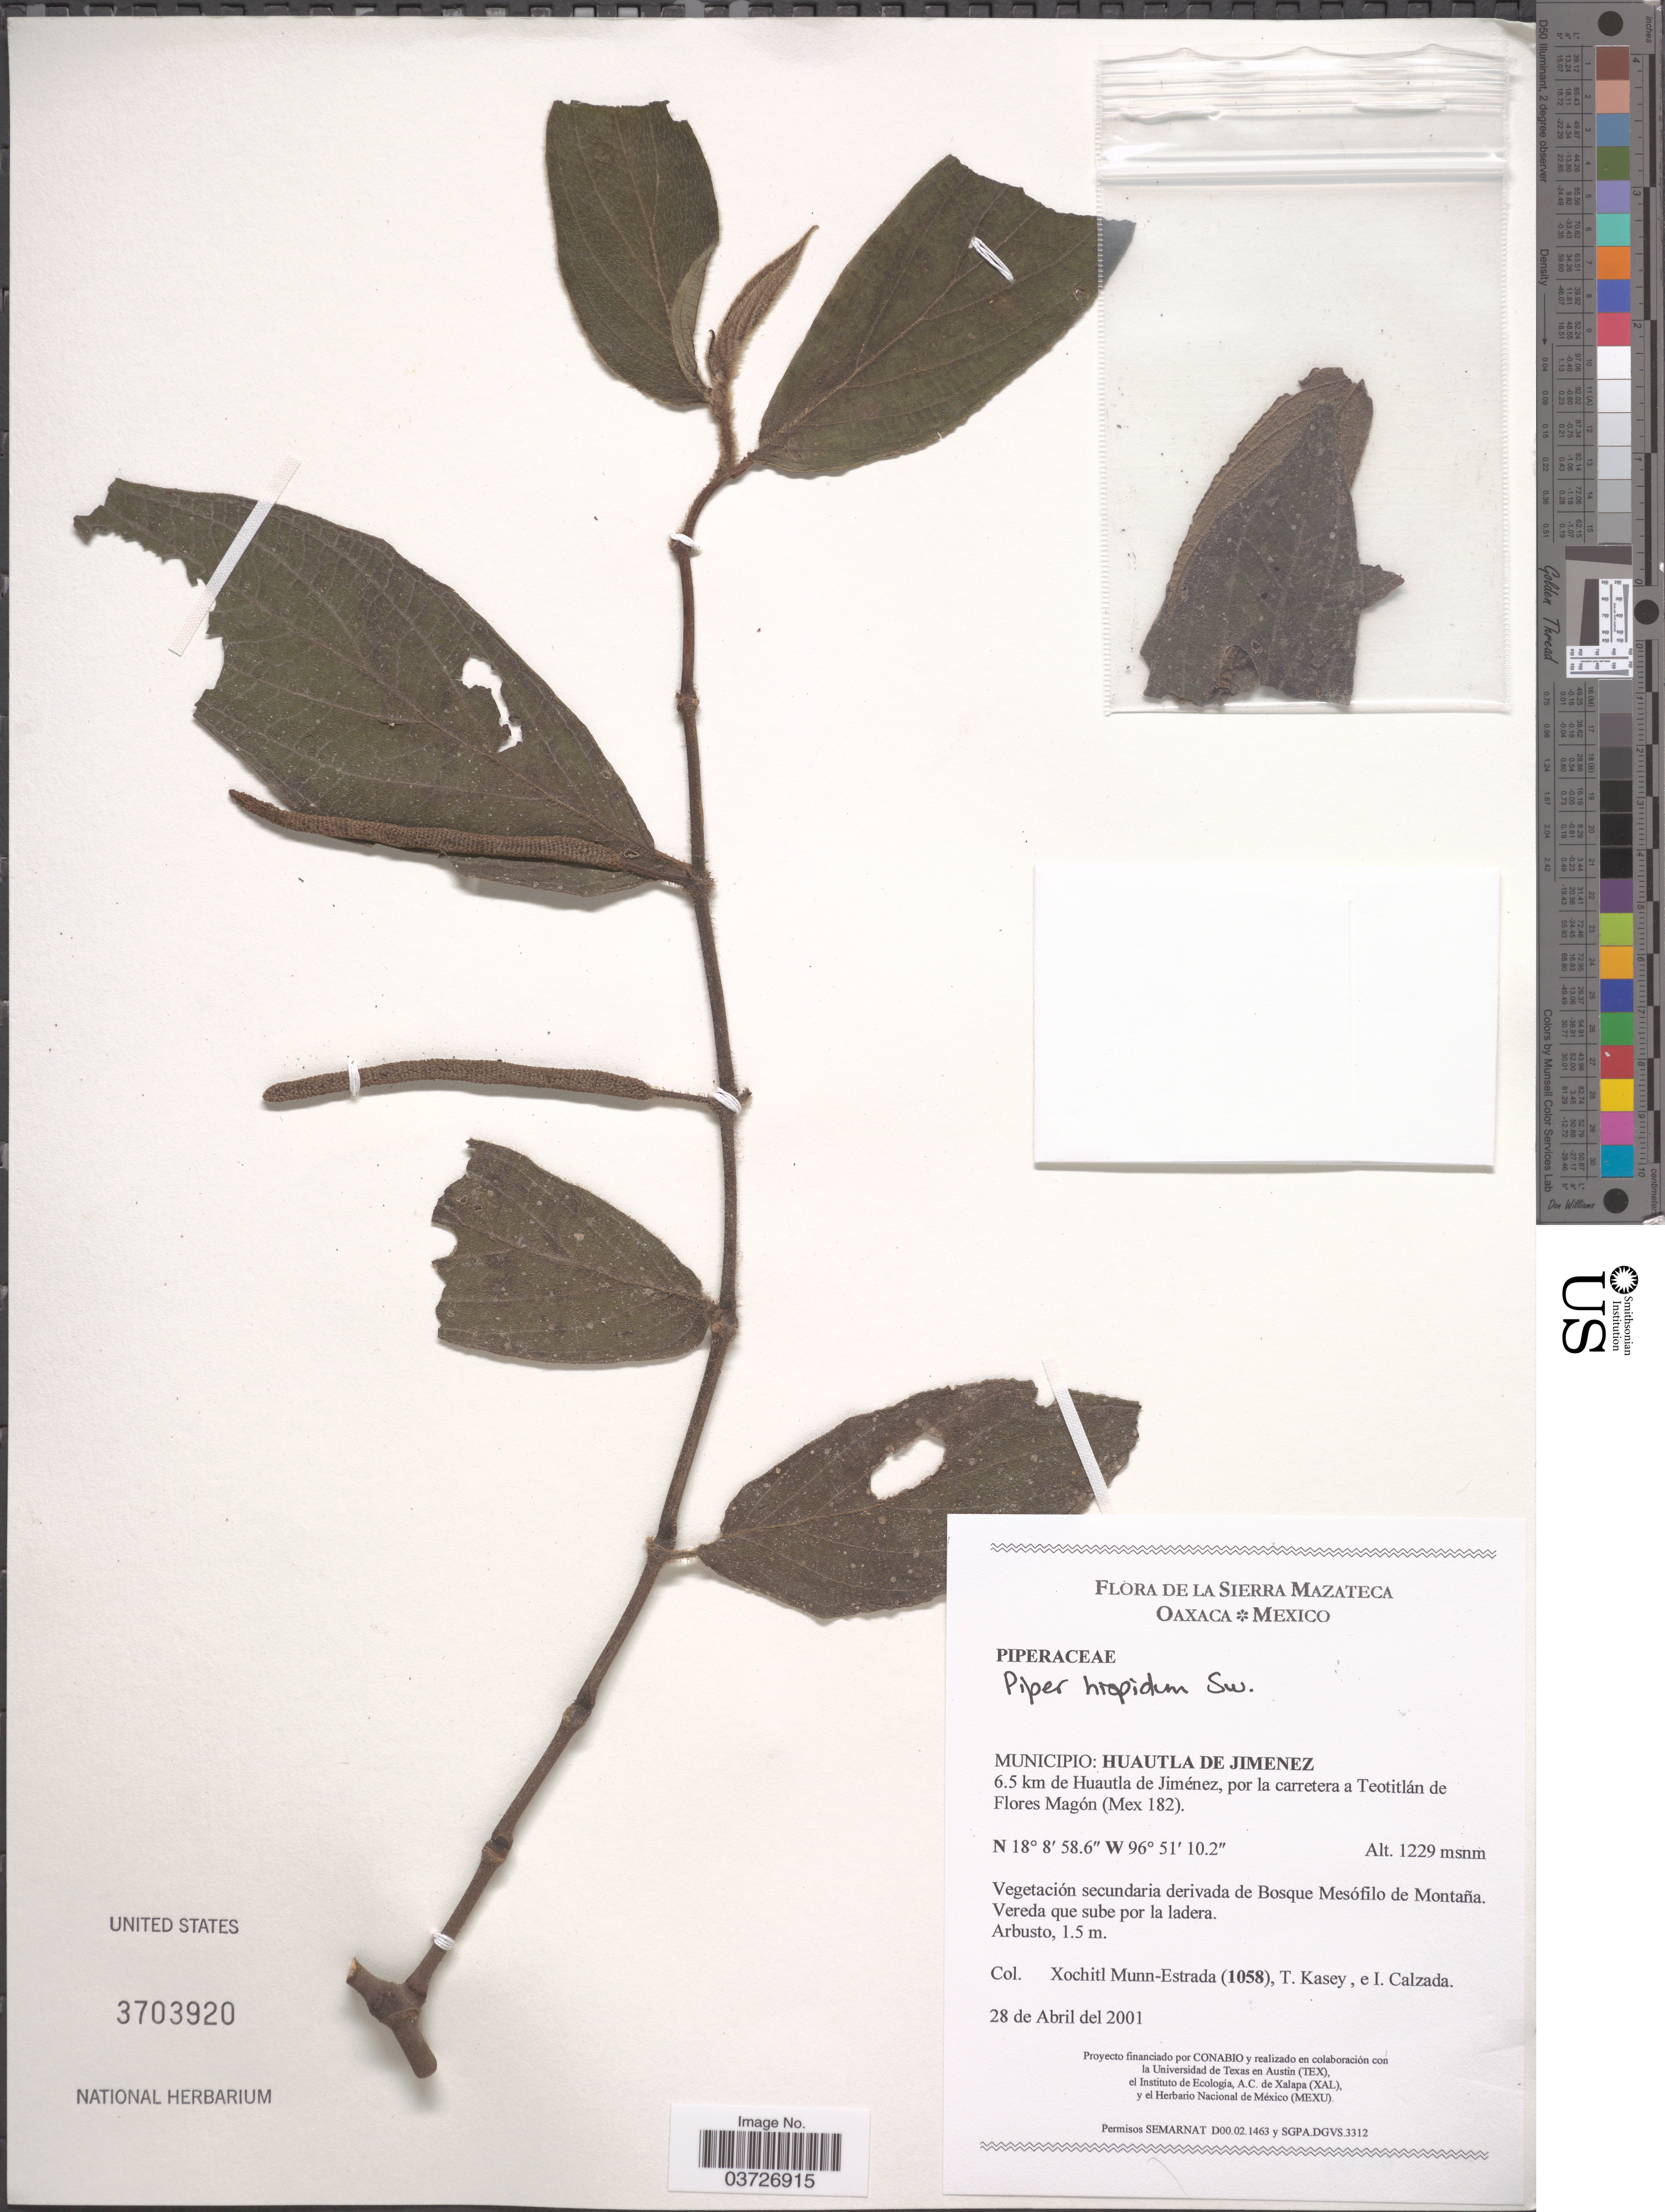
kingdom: Plantae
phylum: Tracheophyta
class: Magnoliopsida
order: Piperales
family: Piperaceae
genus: Piper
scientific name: Piper hispidum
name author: Sw.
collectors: X. Munn-Estrada, T. Kasey & I. Calzada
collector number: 1058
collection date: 2001-04-28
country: Mexico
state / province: Oaxaca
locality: Sierra Mazateca. Municipio: Huaytla de Jimenez. 6.5 km de Huautla de Jeménez, por la carretera a Teotitlán de Flores Magón (Mex 182).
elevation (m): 1229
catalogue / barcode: US 3703920